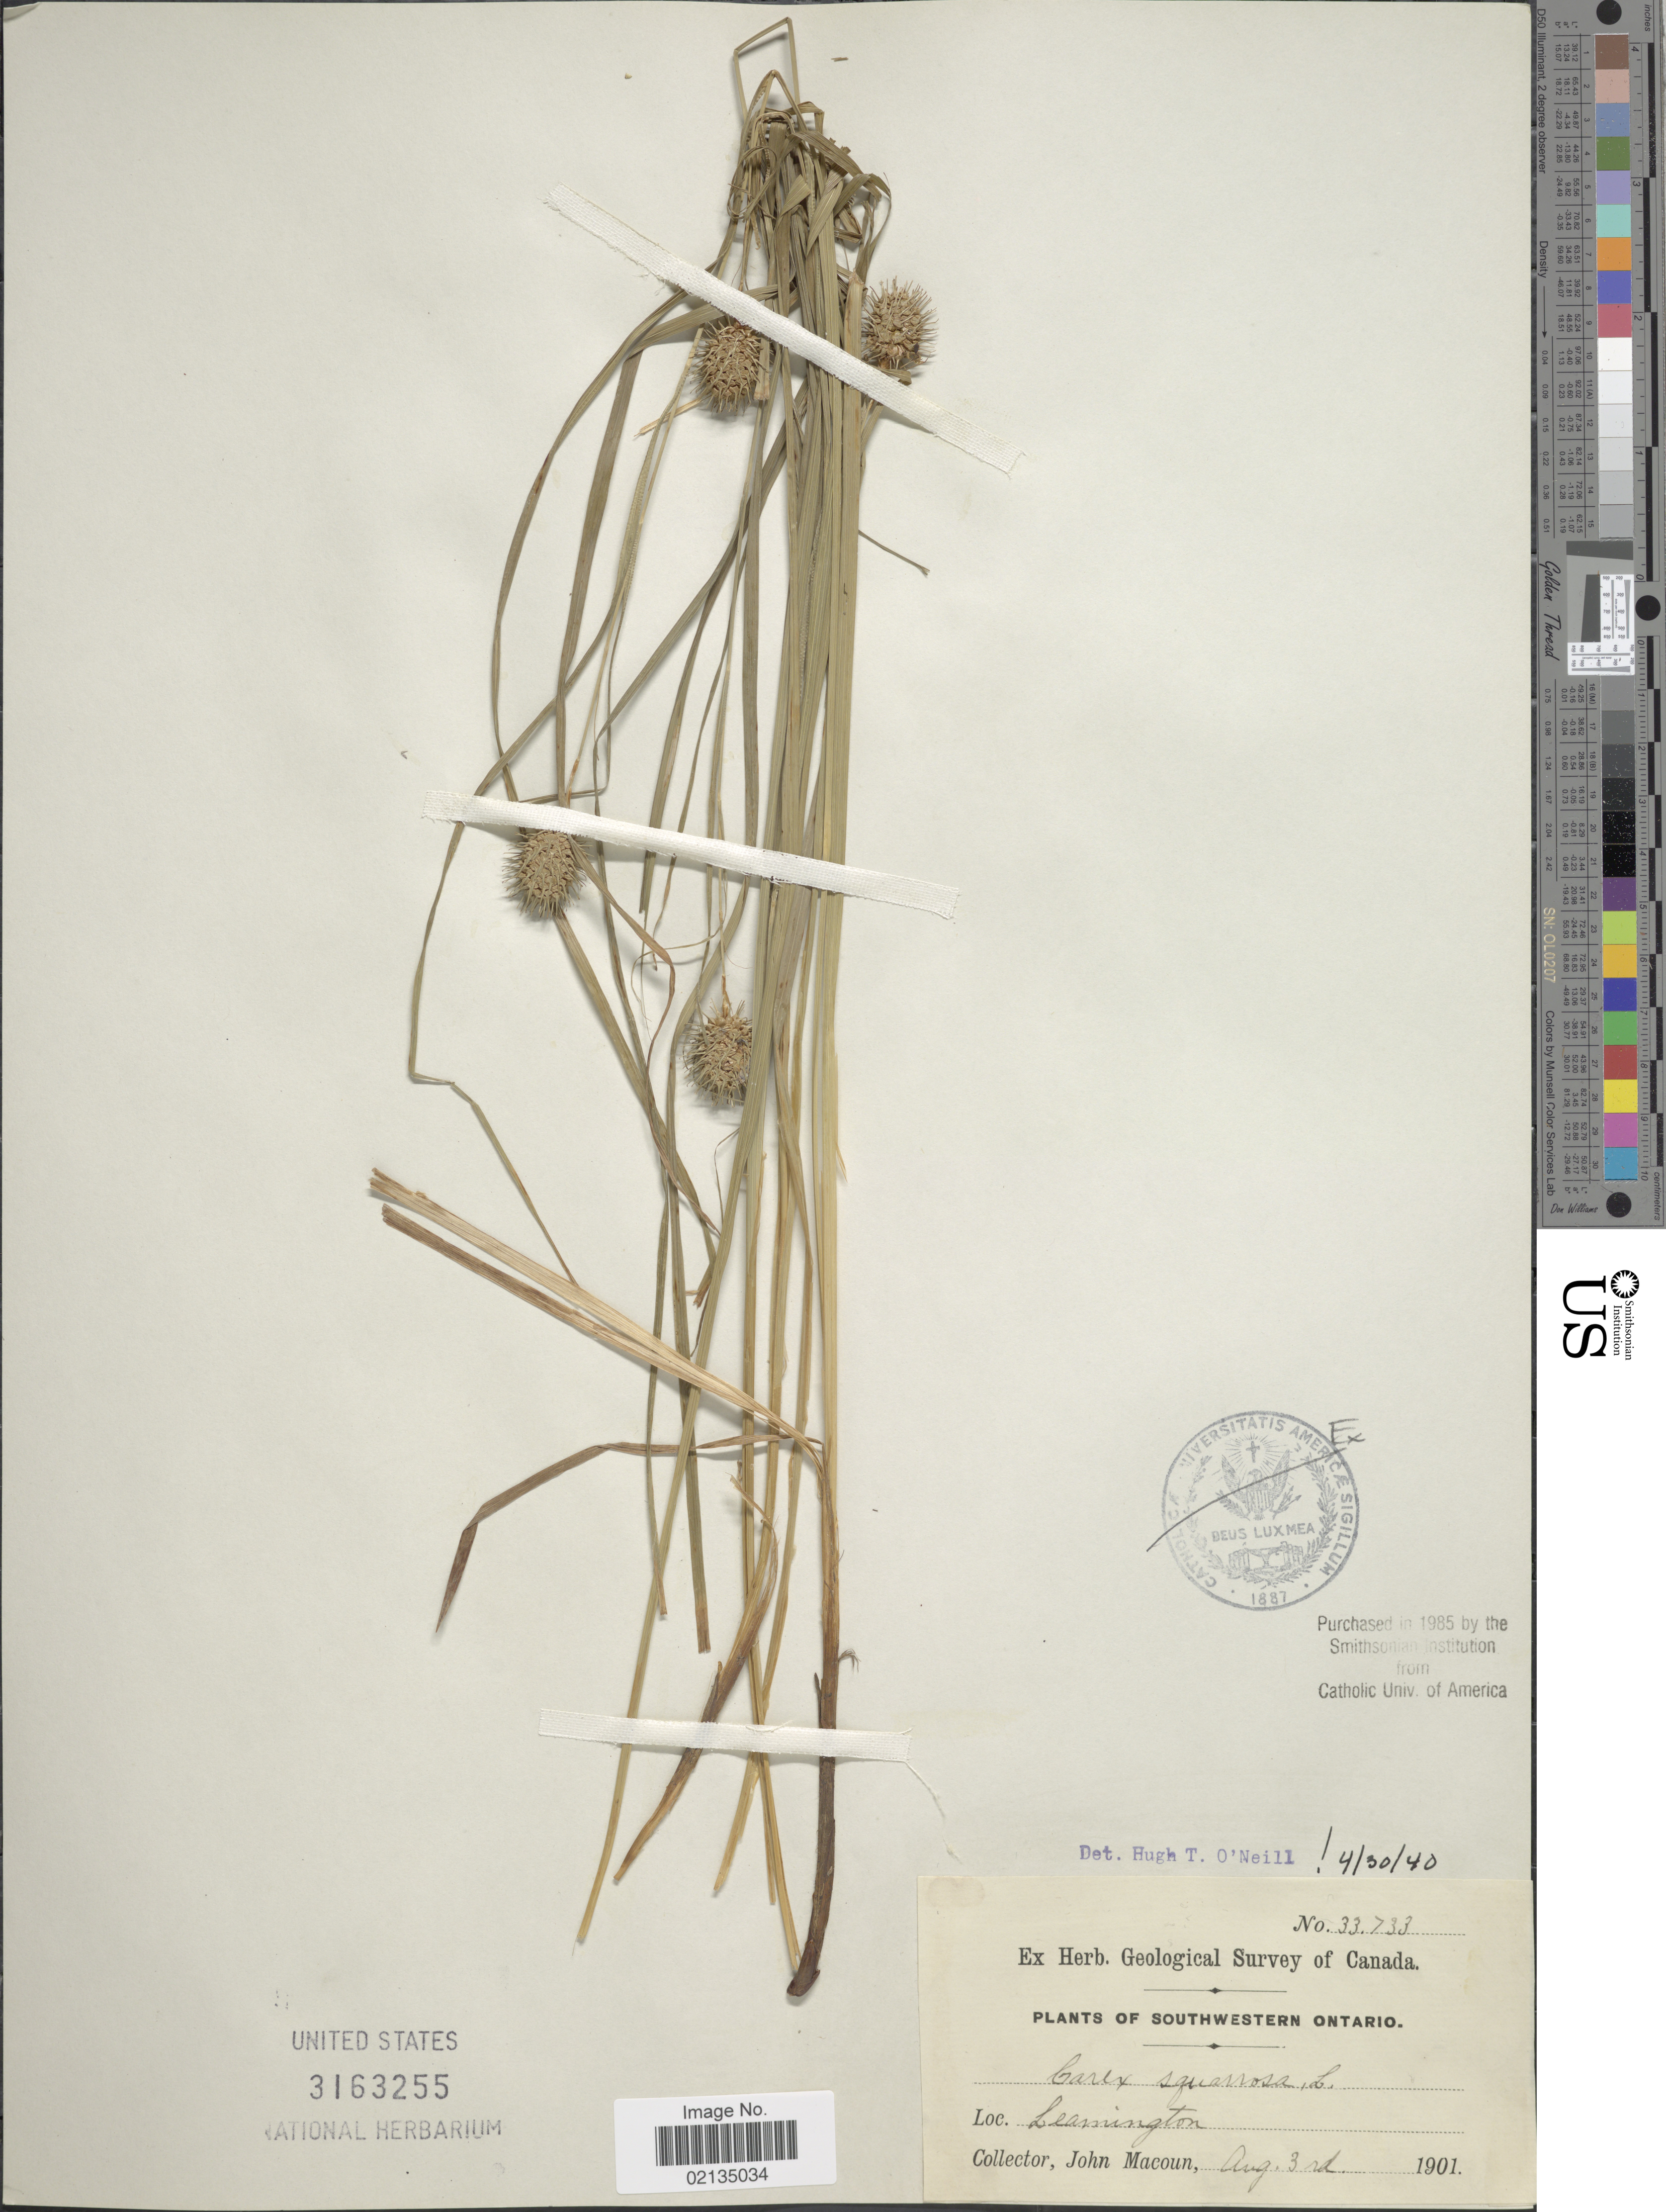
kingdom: Plantae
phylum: Tracheophyta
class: Liliopsida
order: Poales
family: Cyperaceae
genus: Carex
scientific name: Carex squarrosa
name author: L.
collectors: J. Macoun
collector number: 33733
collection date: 1901-08-03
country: Canada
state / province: Ontario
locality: Southwestern Ontario, Leamington.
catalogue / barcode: US 3163255